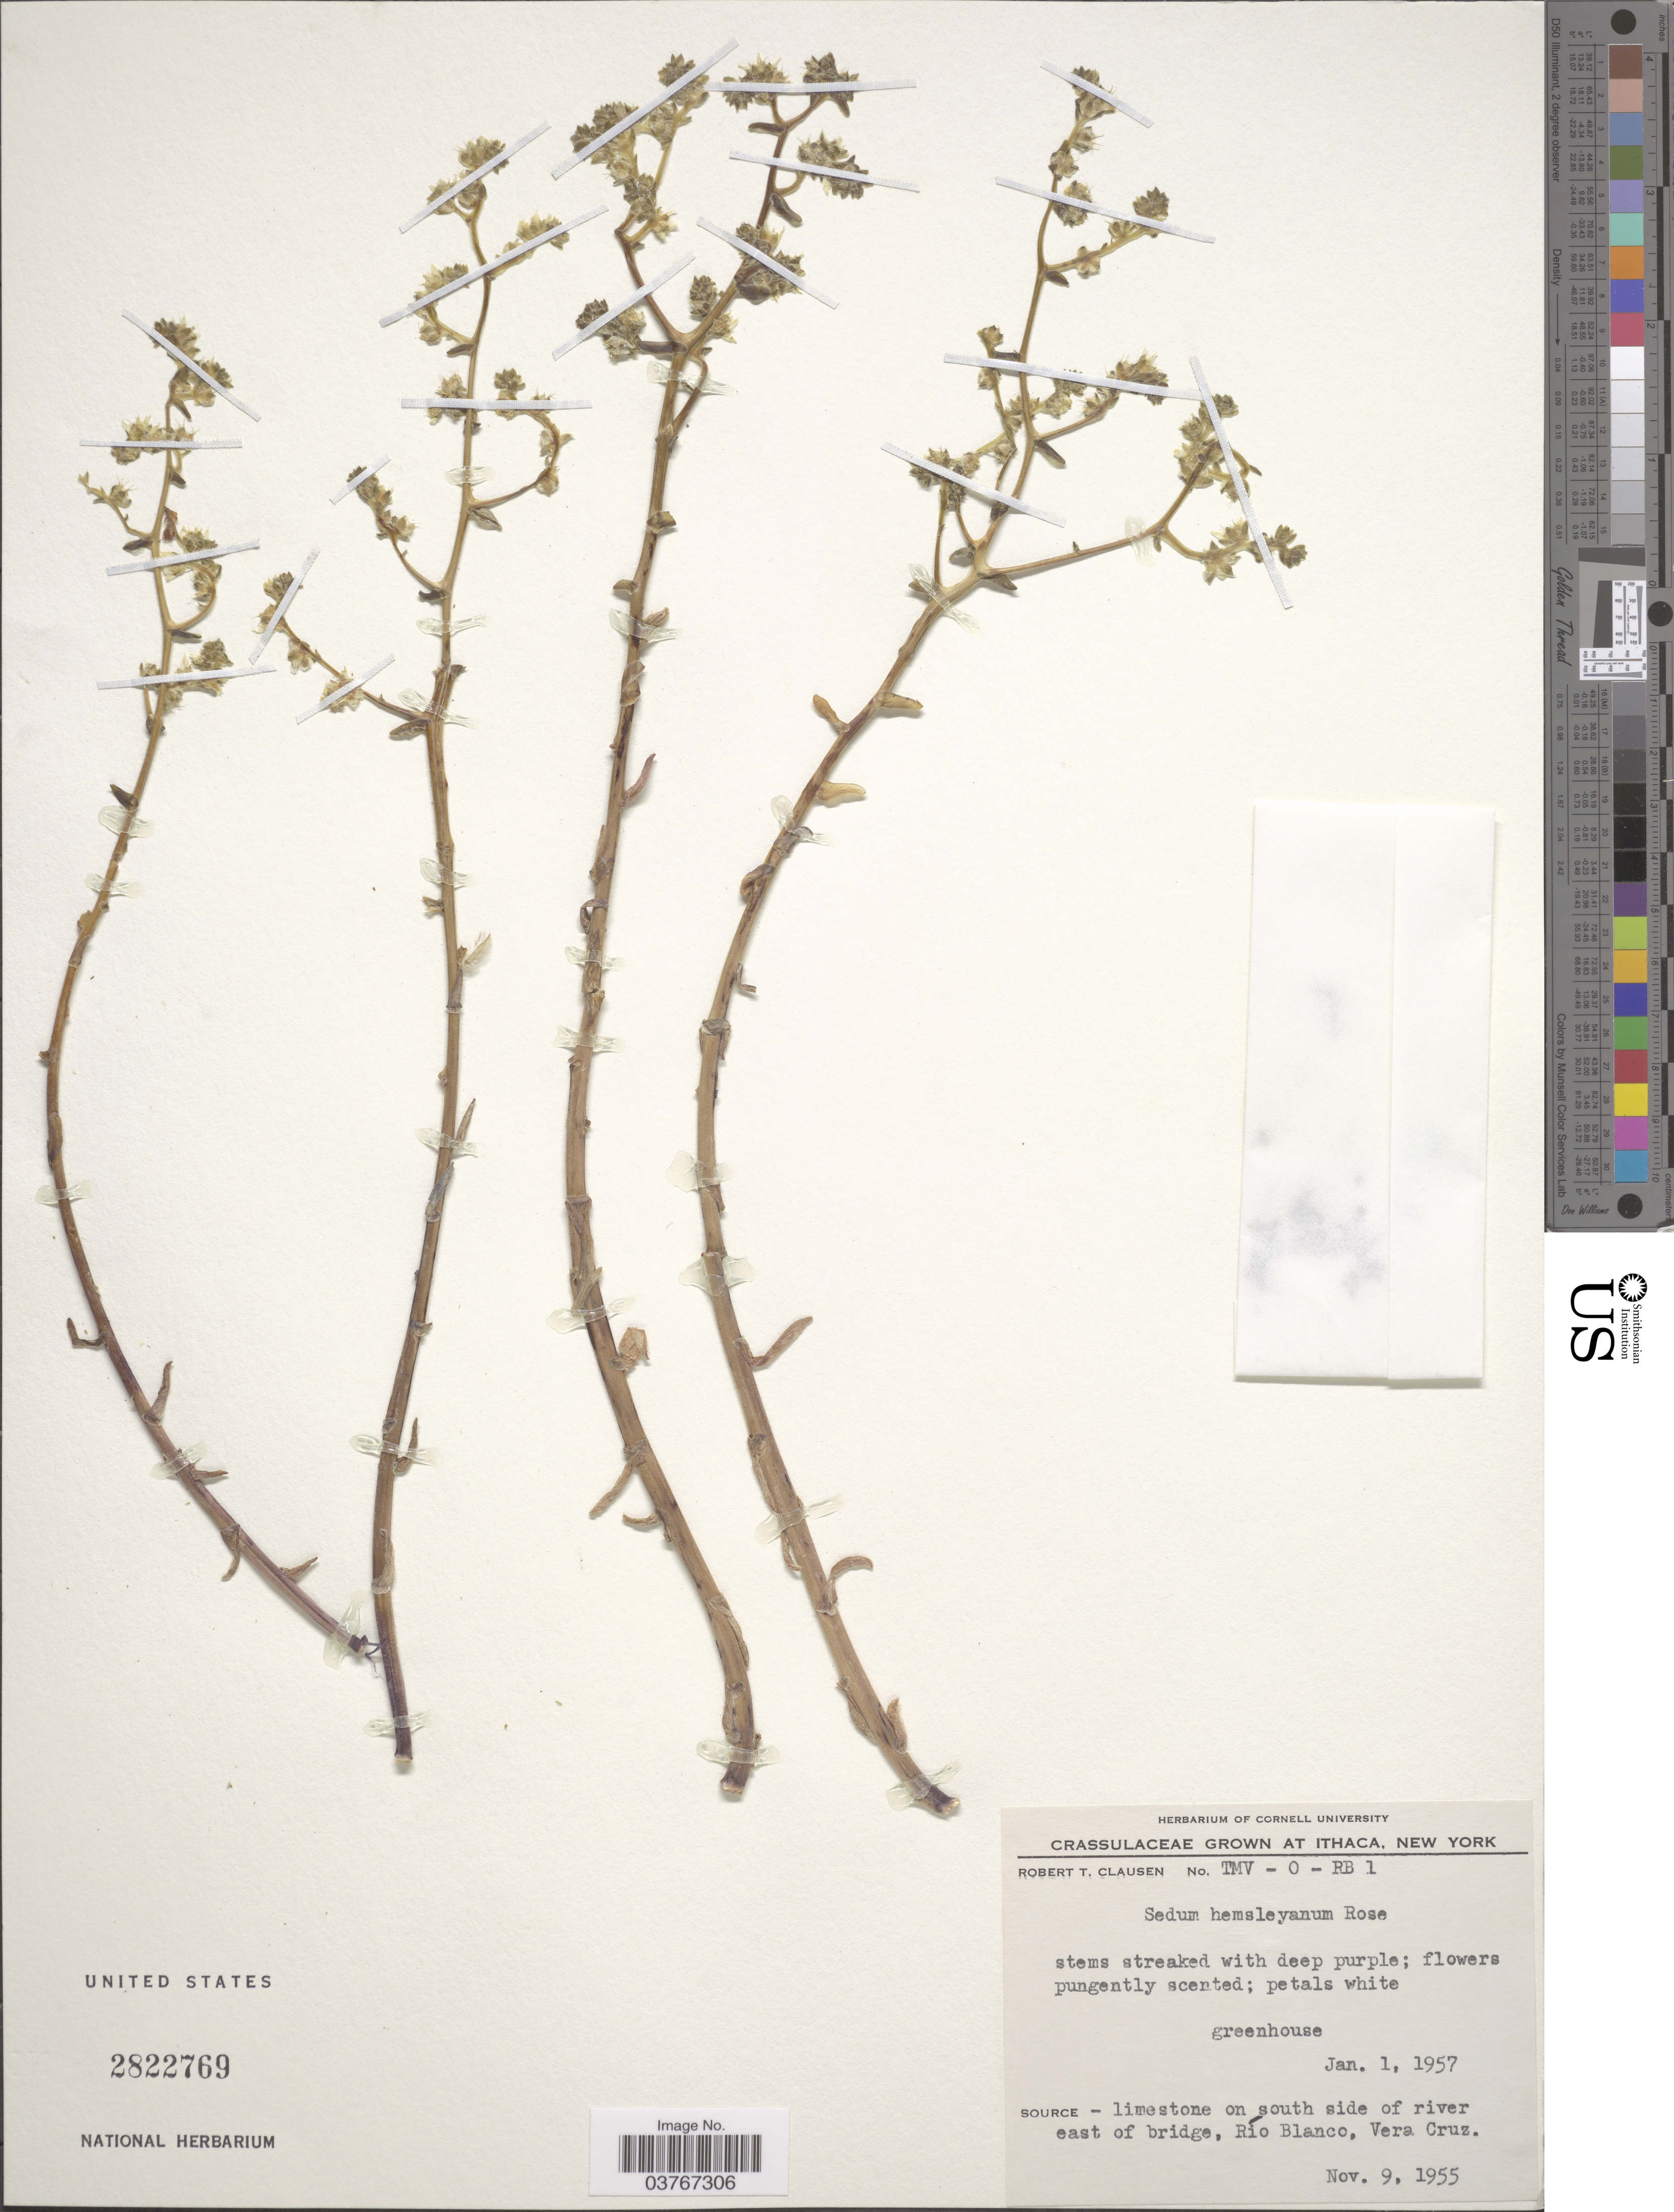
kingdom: Plantae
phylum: Tracheophyta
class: Magnoliopsida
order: Saxifragales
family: Crassulaceae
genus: Sedum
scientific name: Sedum hemsleyanum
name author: Rose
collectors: R. T. Clausen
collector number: TMV -0- RB 1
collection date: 1957-01-01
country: United States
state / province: New York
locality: Ithaca. Greenhouse.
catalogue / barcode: US 2822769